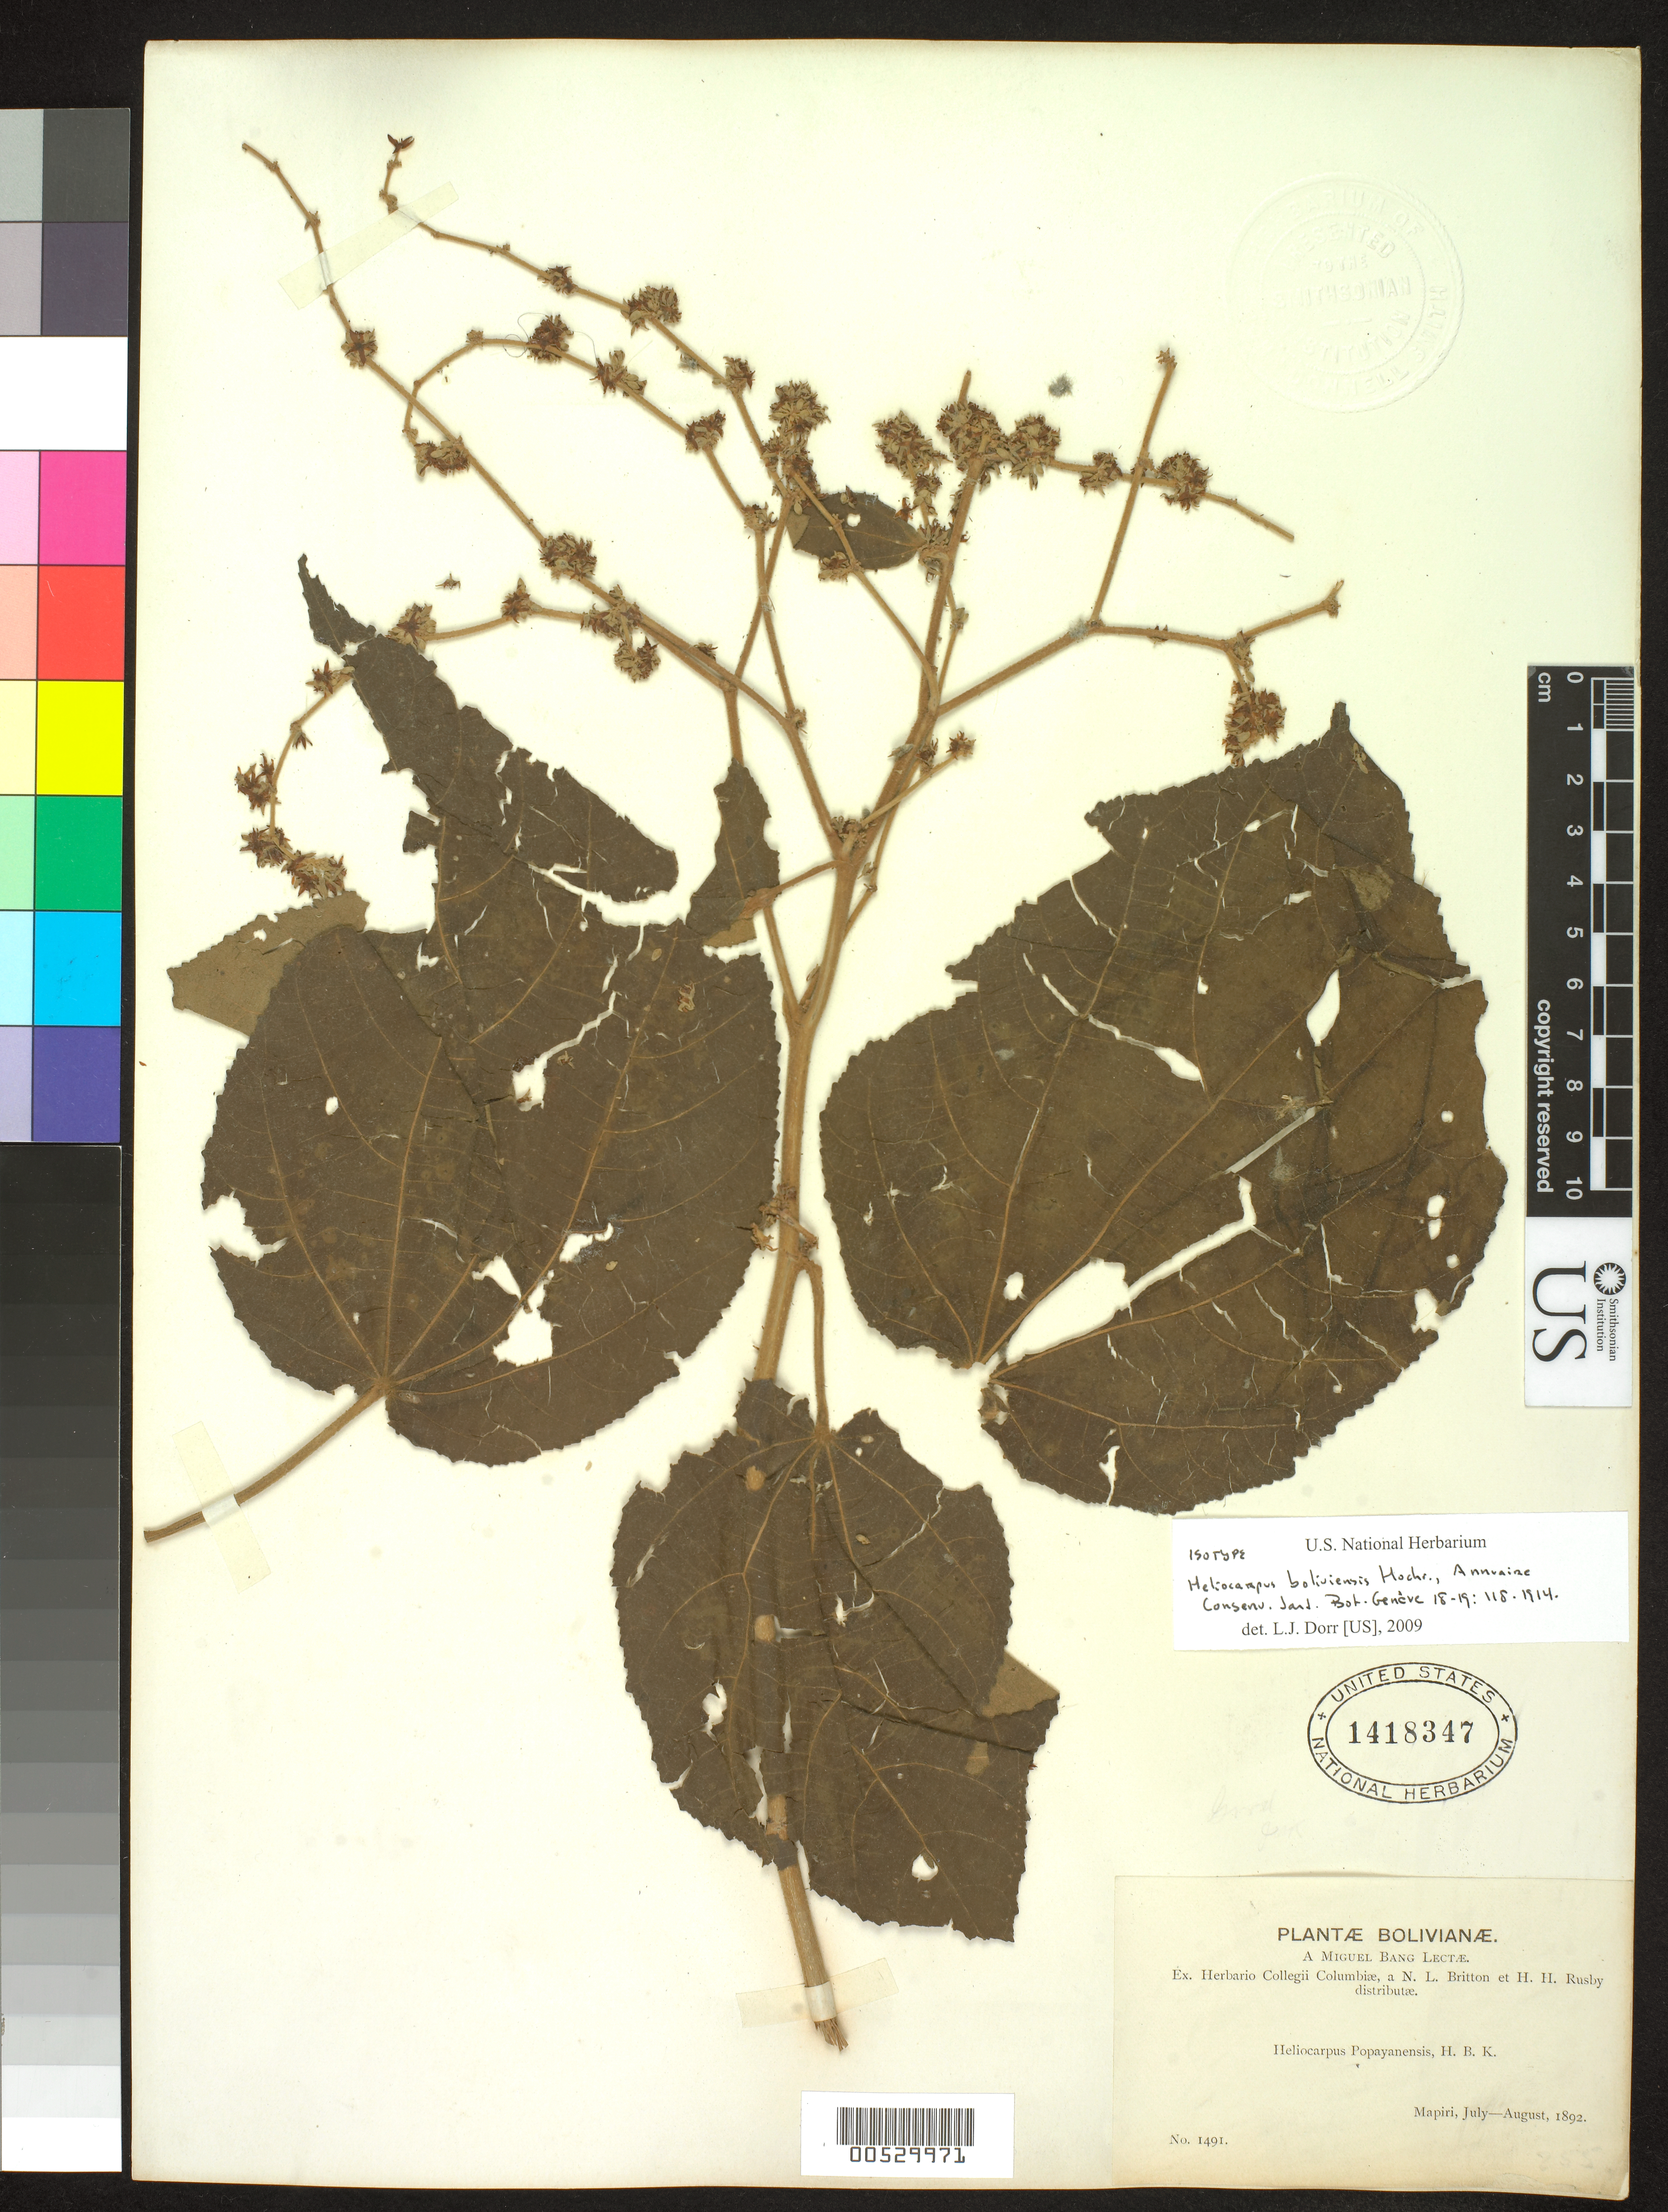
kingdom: Plantae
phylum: Tracheophyta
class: Magnoliopsida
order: Malvales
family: Malvaceae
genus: Heliocarpus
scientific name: Heliocarpus boliviensis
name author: Hochr.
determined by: Dorr, L. J., (BOT), Smithsonian Institution - National Museum of Natural History (UNITED STATES)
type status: Isotype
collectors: M. Bang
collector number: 1491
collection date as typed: Jul 1892 to -- Jul 1892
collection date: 1892-07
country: Bolivia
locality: Mapiri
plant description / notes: Specimen ex John Donnell Smith Herbarium.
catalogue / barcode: US 1418347